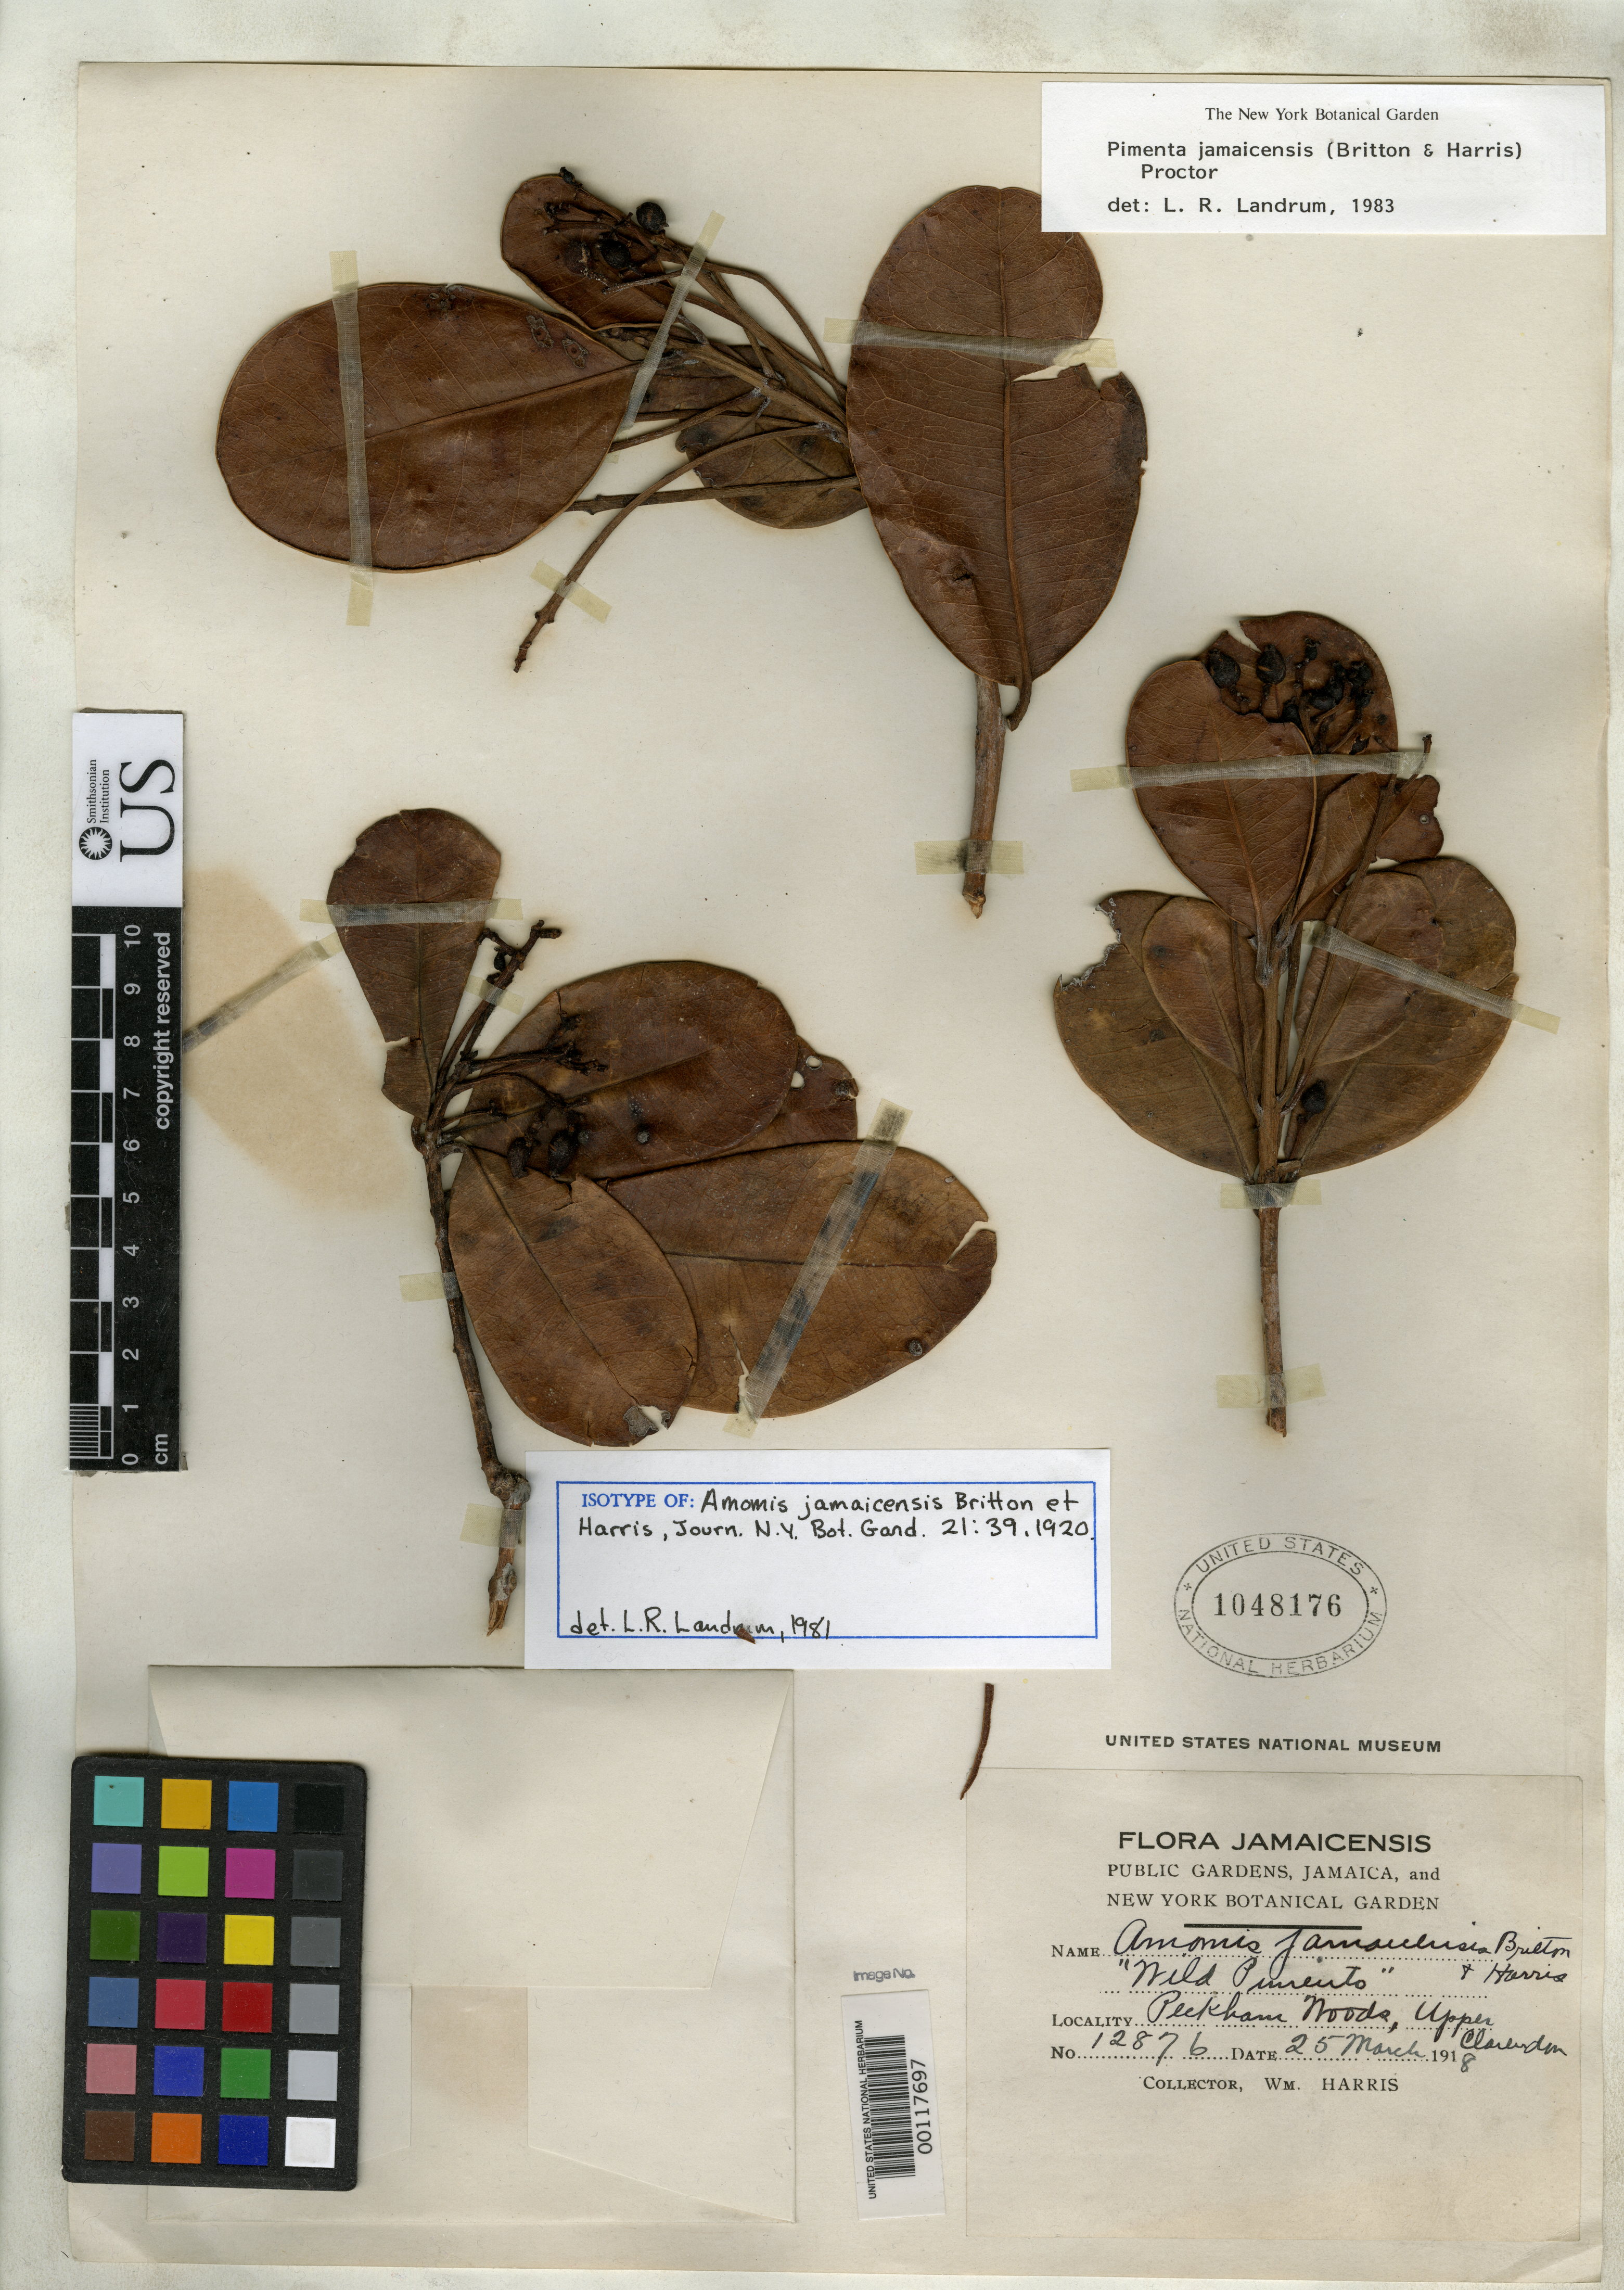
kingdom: Plantae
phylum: Tracheophyta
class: Magnoliopsida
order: Myrtales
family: Myrtaceae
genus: Amomis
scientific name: Amomis jamaicensis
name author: Britton & Harris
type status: Isotype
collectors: W. H. Harris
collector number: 12876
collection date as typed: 25 Mar 1918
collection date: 1918-03-25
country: Jamaica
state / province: Clarendon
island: Greater Antilles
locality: Peckham woods, upper Clarendon.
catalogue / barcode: US 1048176